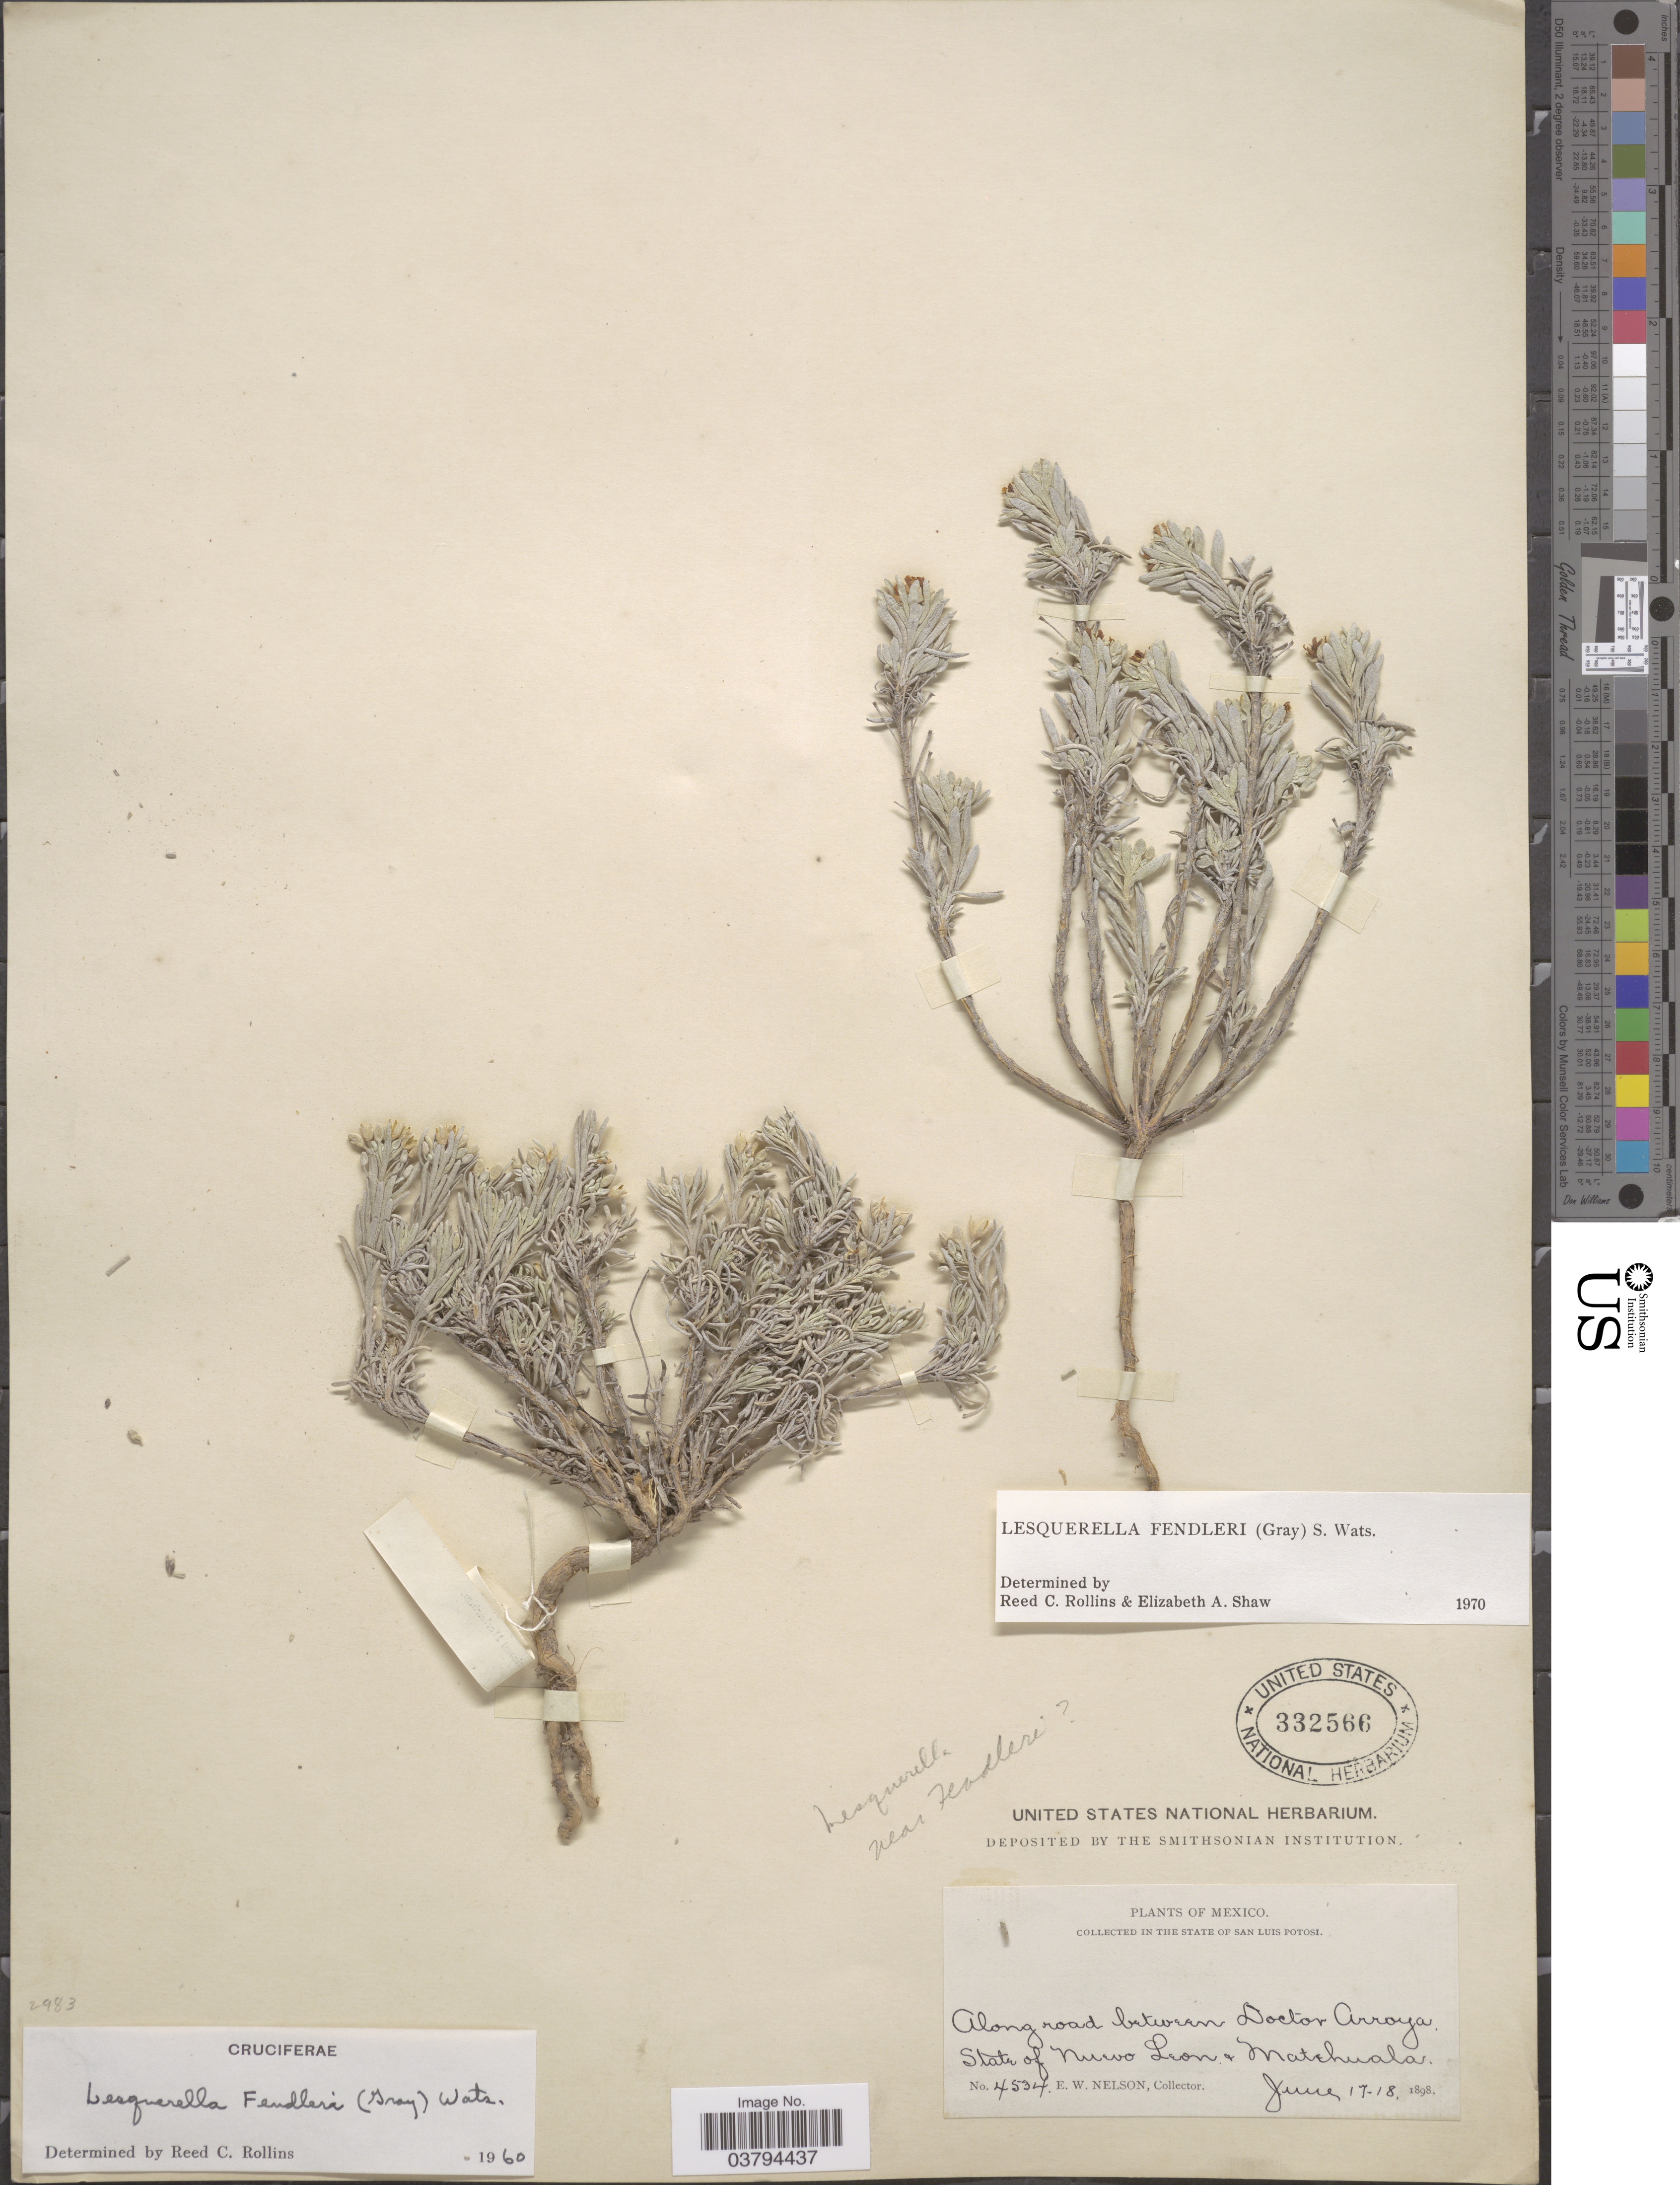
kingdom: Plantae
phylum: Tracheophyta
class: Magnoliopsida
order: Brassicales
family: Brassicaceae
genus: Lesquerella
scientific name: Lesquerella fendleri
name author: (A. Gray) S. Watson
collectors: E. W. Nelson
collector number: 4534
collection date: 1898-06-17/1898-06-18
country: Mexico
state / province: San Luis Potosí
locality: The State of San Luis Potosi. Along road between Doctor Arroya. State of Nuevo Leon & Matchuala.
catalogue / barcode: US 332566